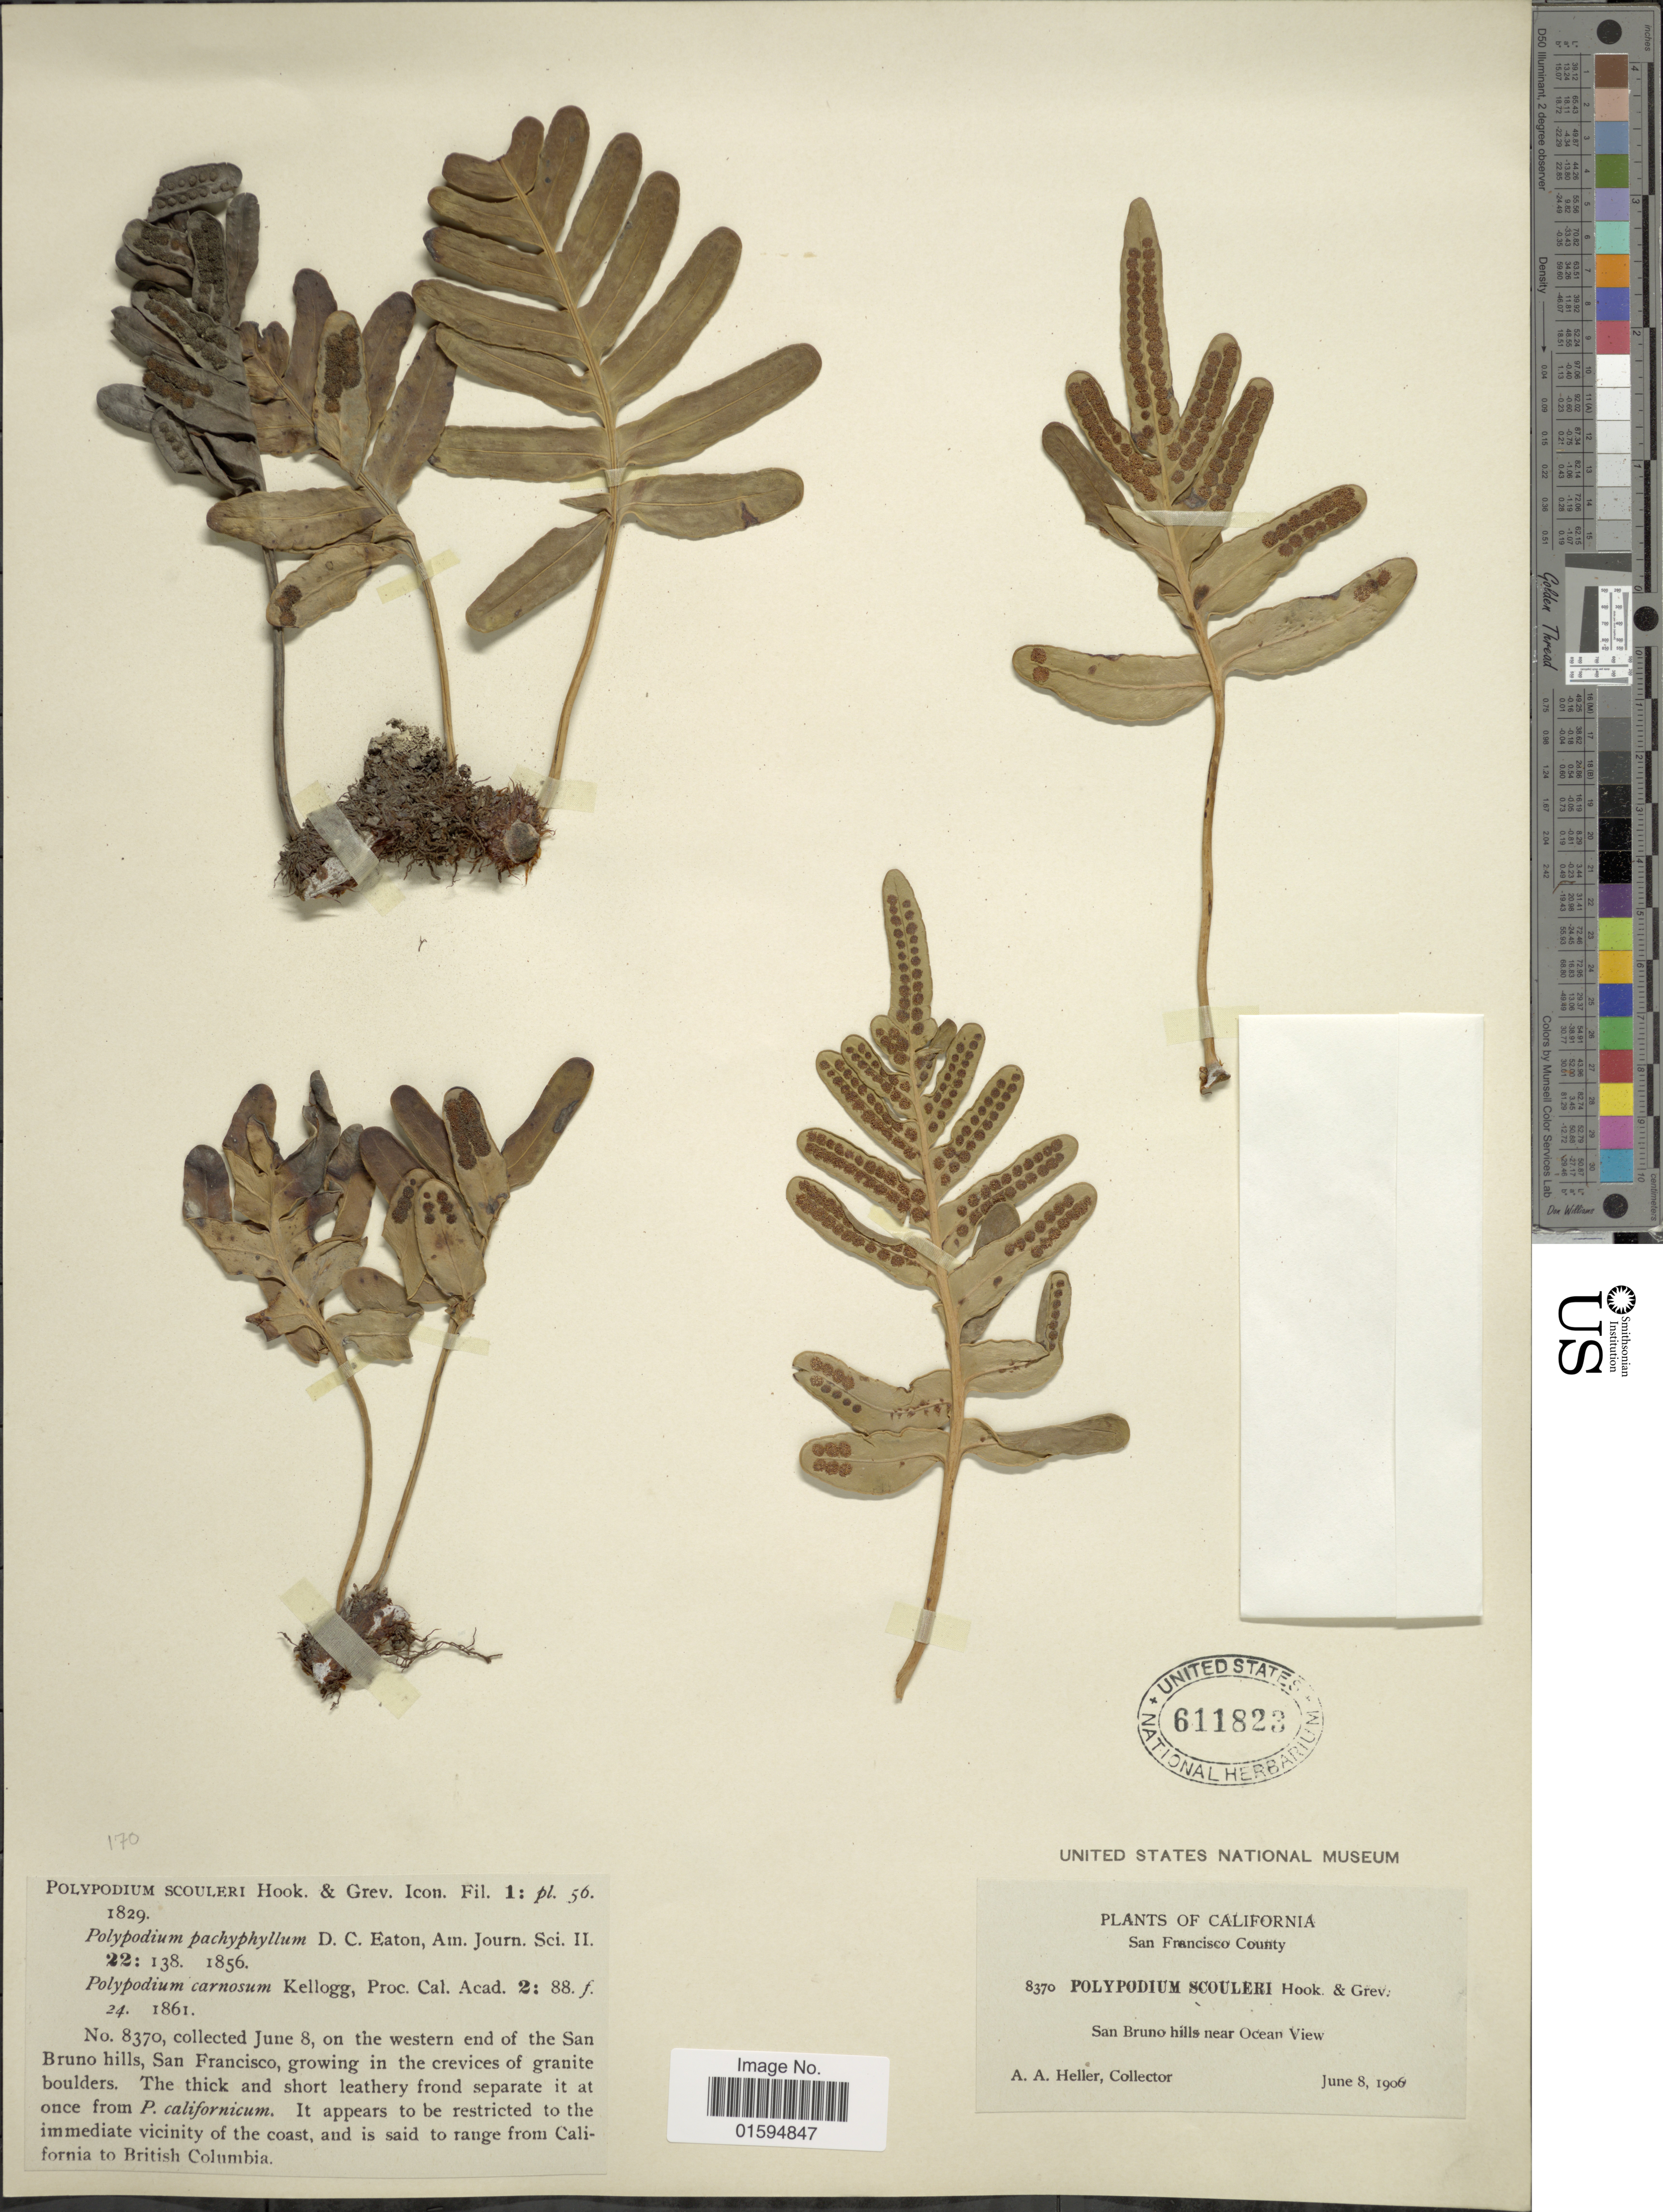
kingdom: Plantae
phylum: Tracheophyta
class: Polypodiopsida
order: Polypodiales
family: Polypodiaceae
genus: Polypodium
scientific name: Polypodium scouleri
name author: Hook. & Grev.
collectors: A. A. Heller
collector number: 8370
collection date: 1906-06-08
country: United States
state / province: California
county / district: San Francisco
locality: San Francisco County, San Bruno hills near Ocean View on the western end of the San Bruno Hills, San Francisco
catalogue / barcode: US 611823